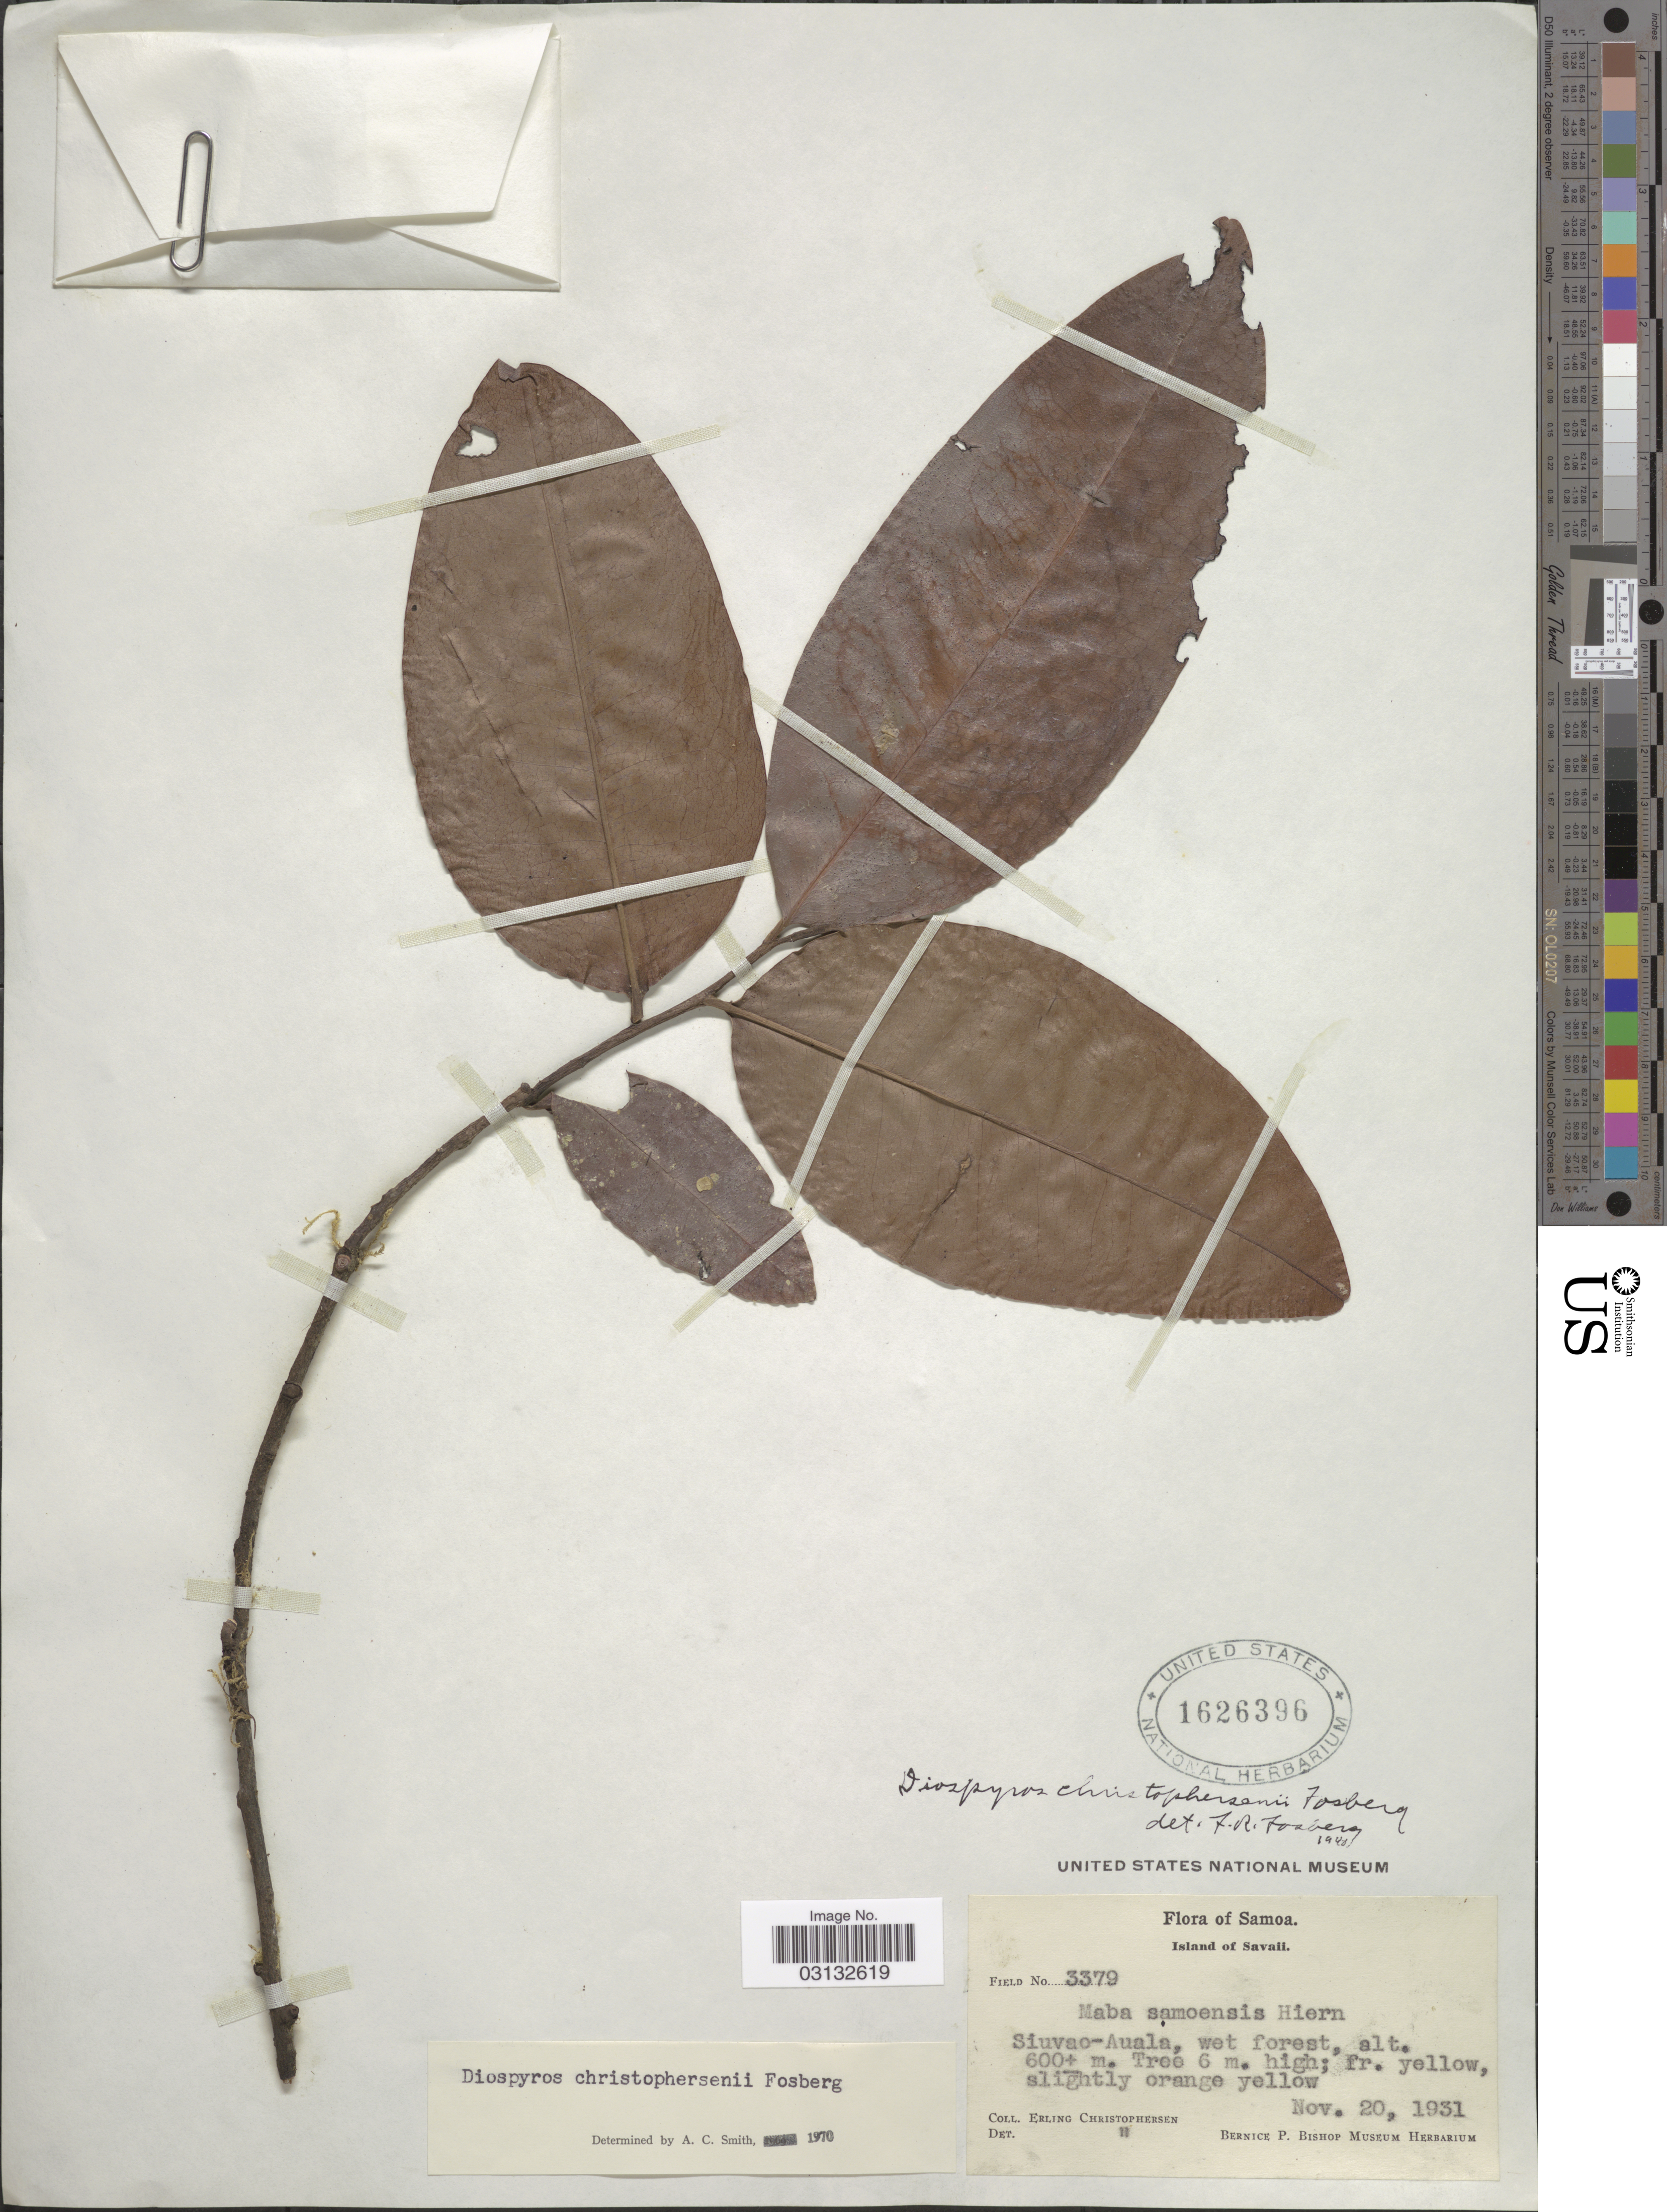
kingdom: Plantae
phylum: Tracheophyta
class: Magnoliopsida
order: Ericales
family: Ebenaceae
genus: Diospyros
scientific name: Diospyros christophersenii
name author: Fosberg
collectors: E. Christophersen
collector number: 3379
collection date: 1931-11-20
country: Samoa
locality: Samoa. Island of Savaii. Siuvao-Auala.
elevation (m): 600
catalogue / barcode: US 1626396